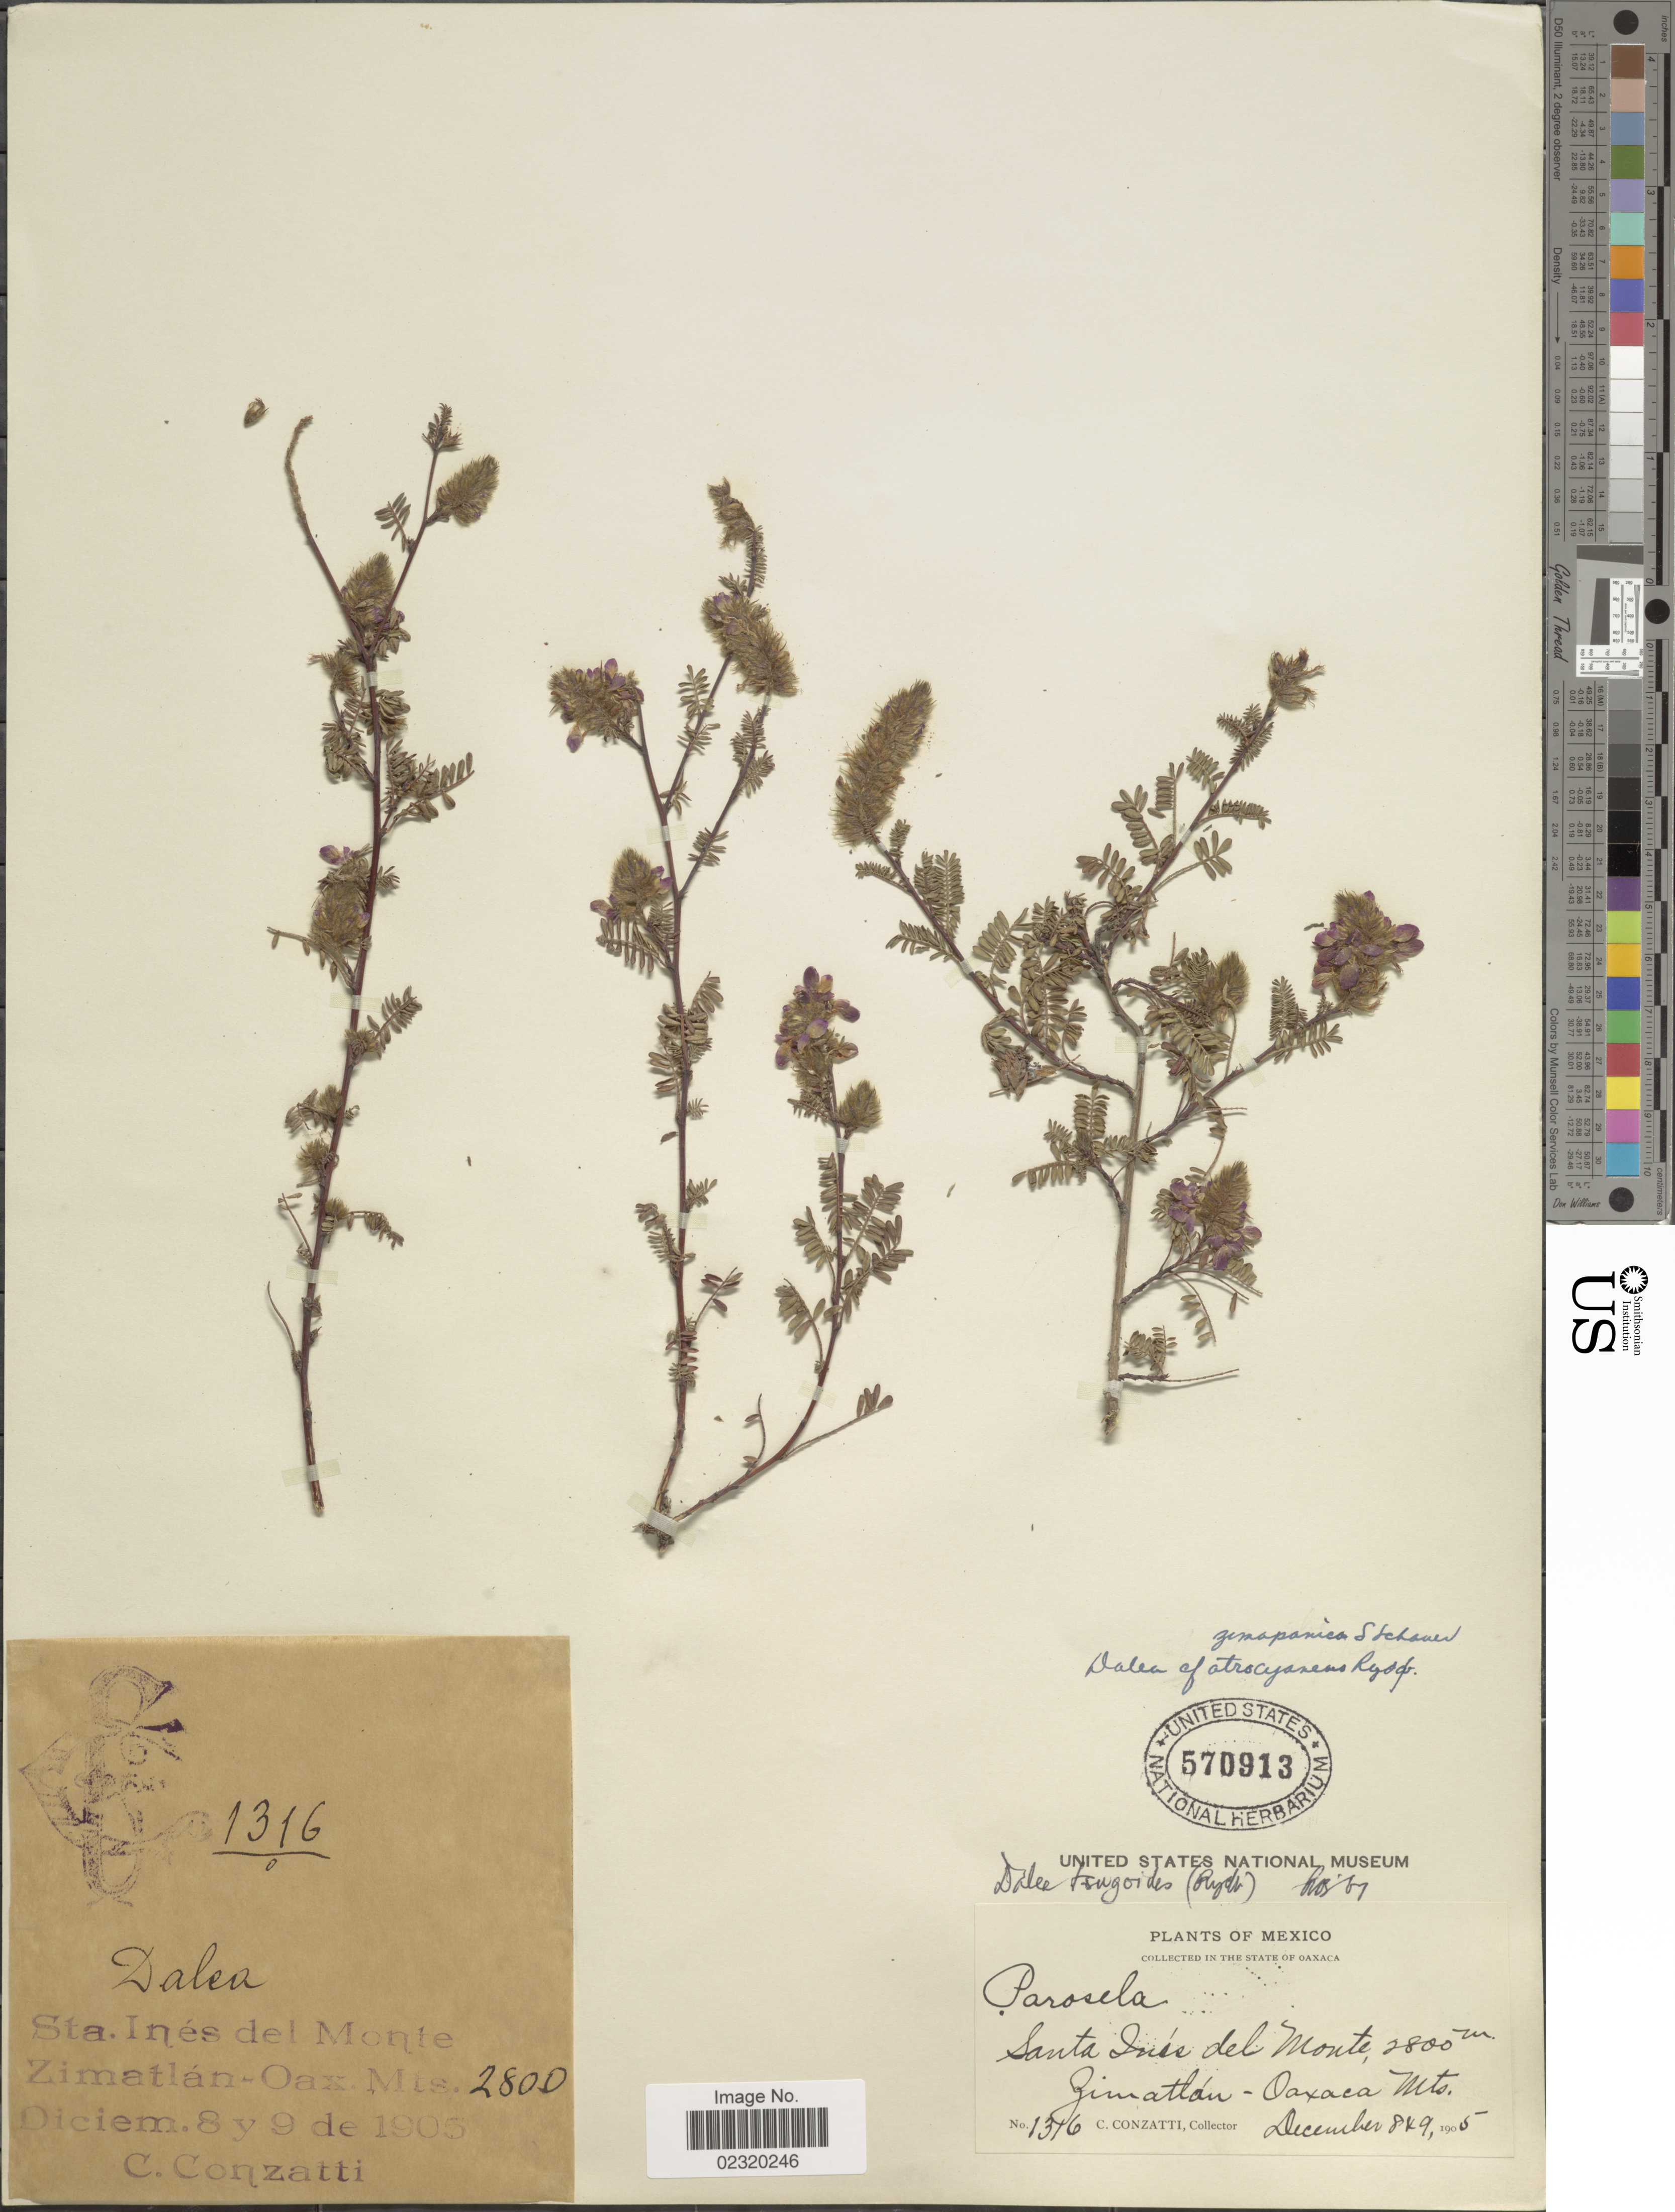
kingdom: Plantae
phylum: Tracheophyta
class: Magnoliopsida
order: Fabales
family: Fabaceae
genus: Dalea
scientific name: Dalea versicolor var. versicolor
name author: Zucc.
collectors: C. Conzatti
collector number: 1316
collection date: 1905-12-08/1905-12-09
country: Mexico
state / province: Oaxaca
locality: Santa Inés del Monte, Zimatlán - Oaxaca Mts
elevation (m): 2800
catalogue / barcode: US 570913